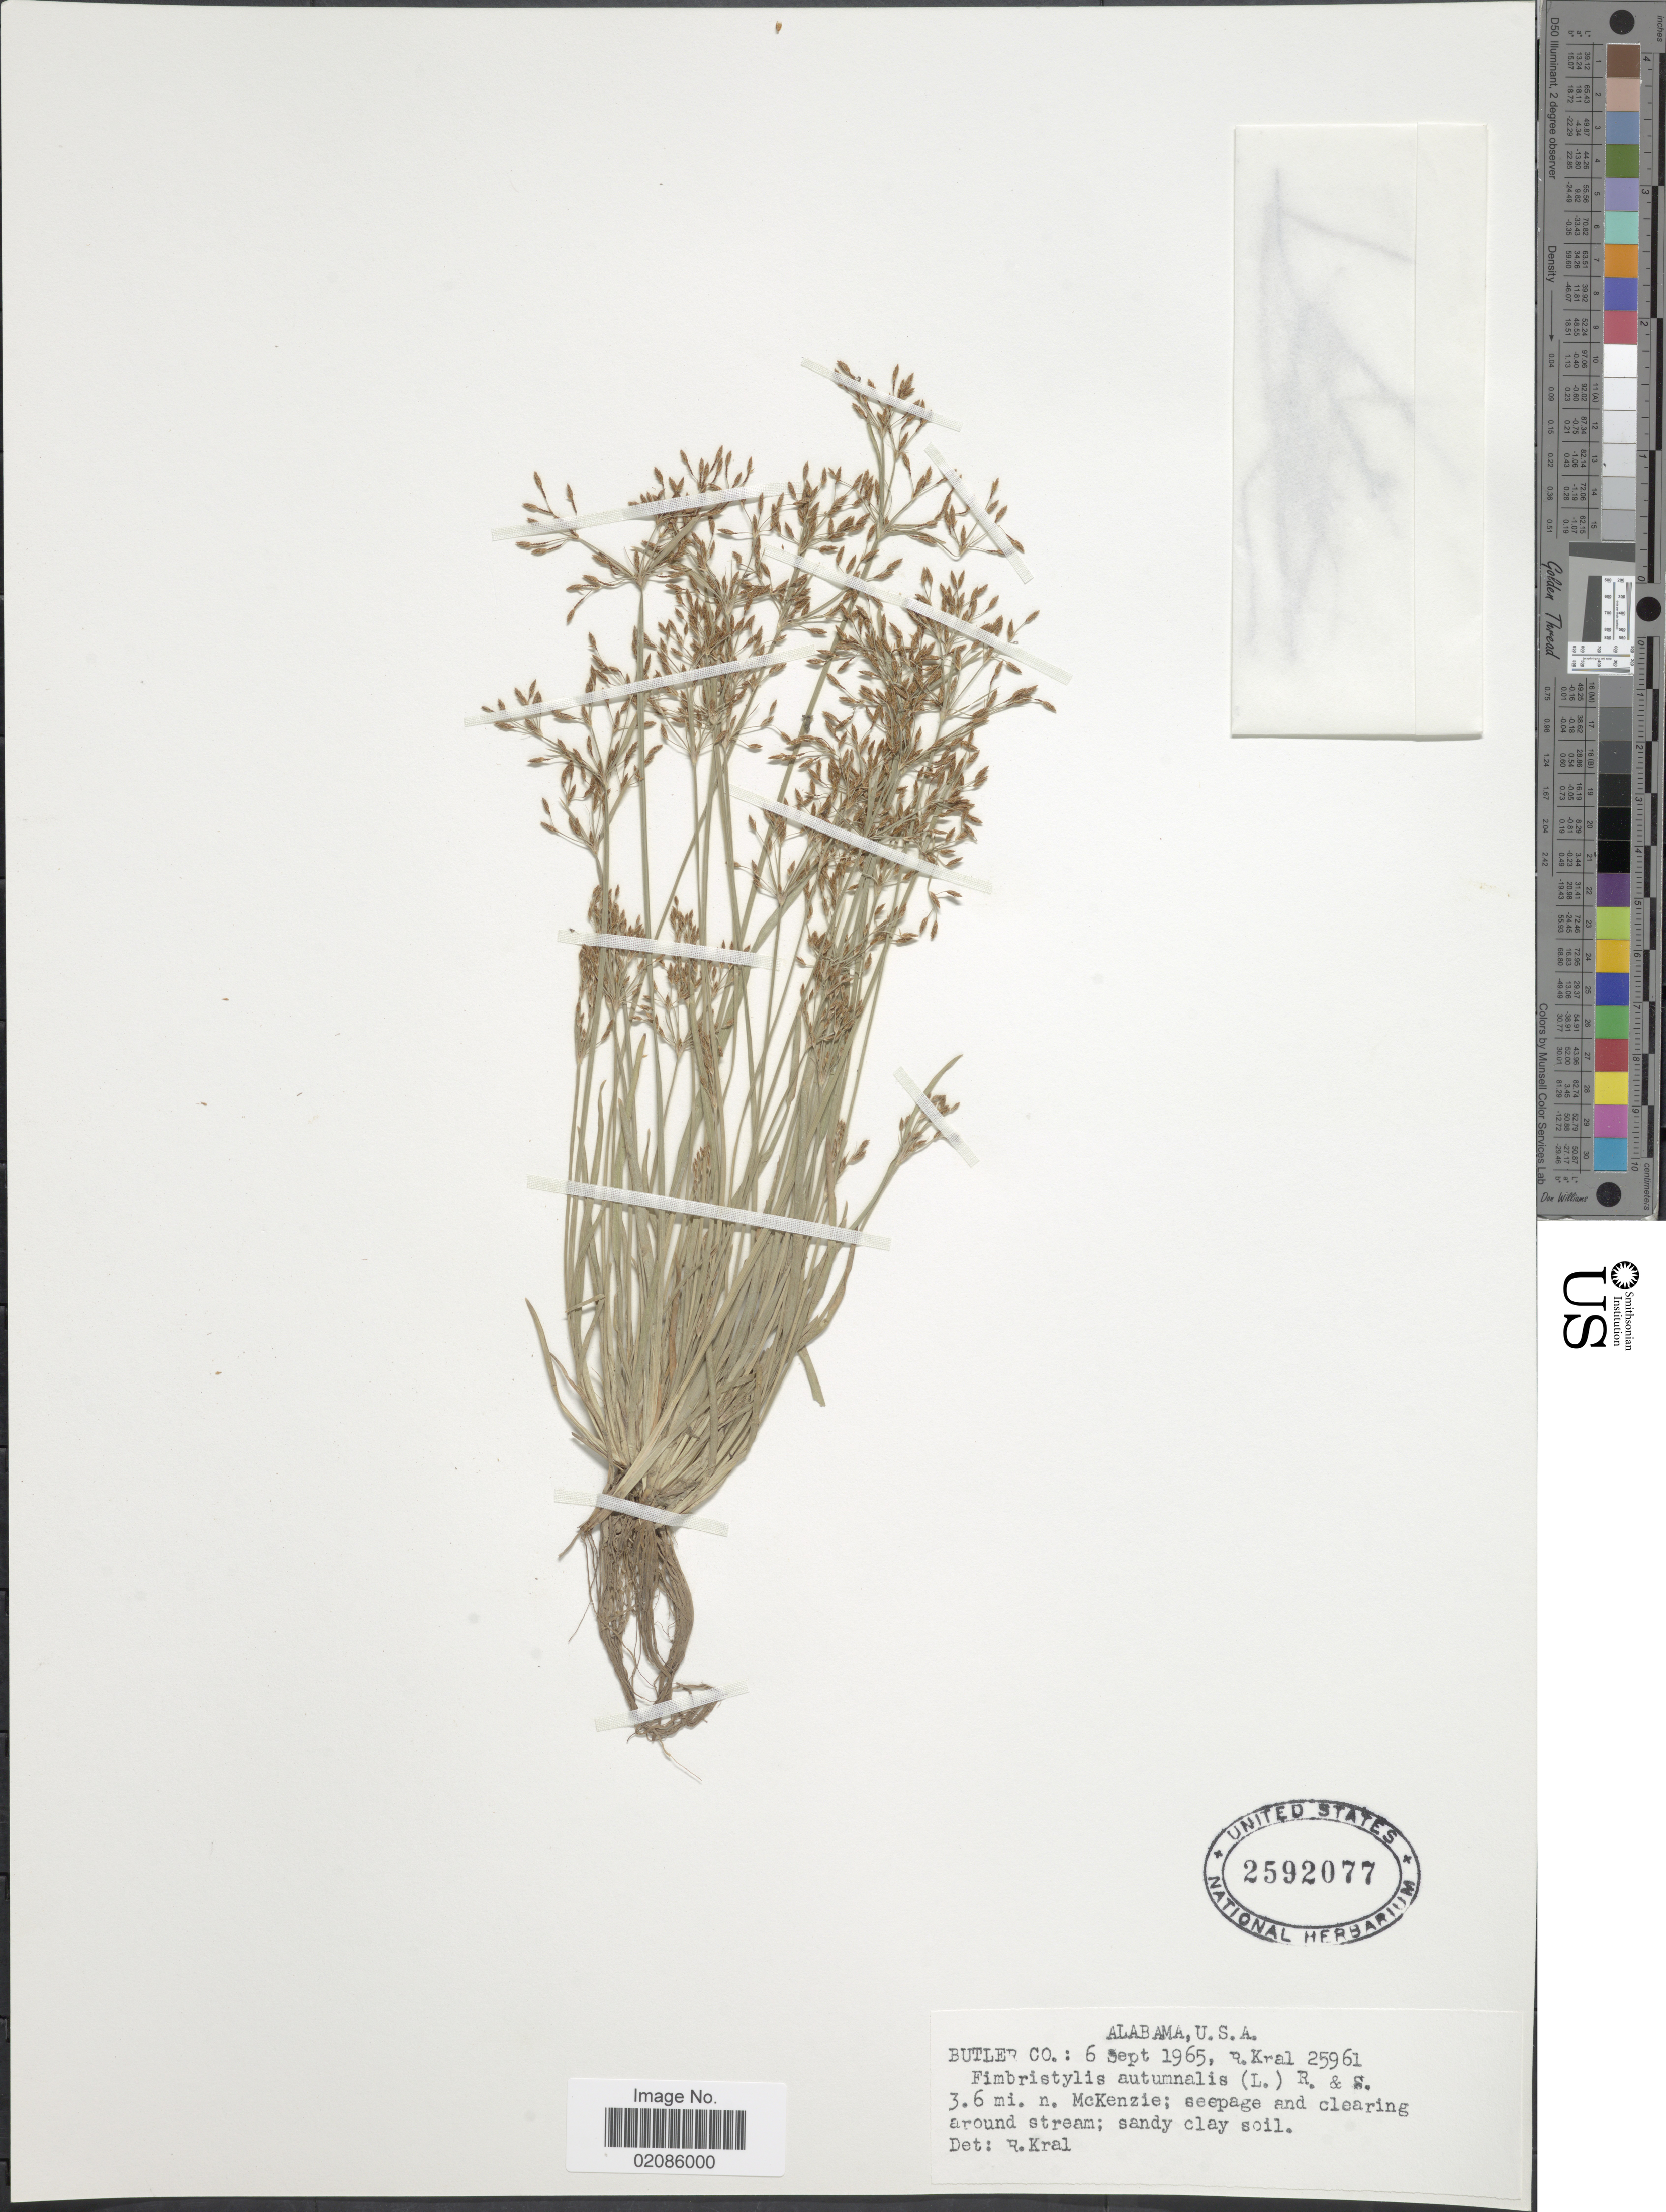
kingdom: Plantae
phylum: Tracheophyta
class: Liliopsida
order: Poales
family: Cyperaceae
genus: Fimbristylis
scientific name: Fimbristylis autumnalis (L.) Roem. & Schult.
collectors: R. Kral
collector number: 25961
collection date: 1965-09-06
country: United States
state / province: Alabama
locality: Butler Co. 3.6 mi. n. McKenzie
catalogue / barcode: US 2592077